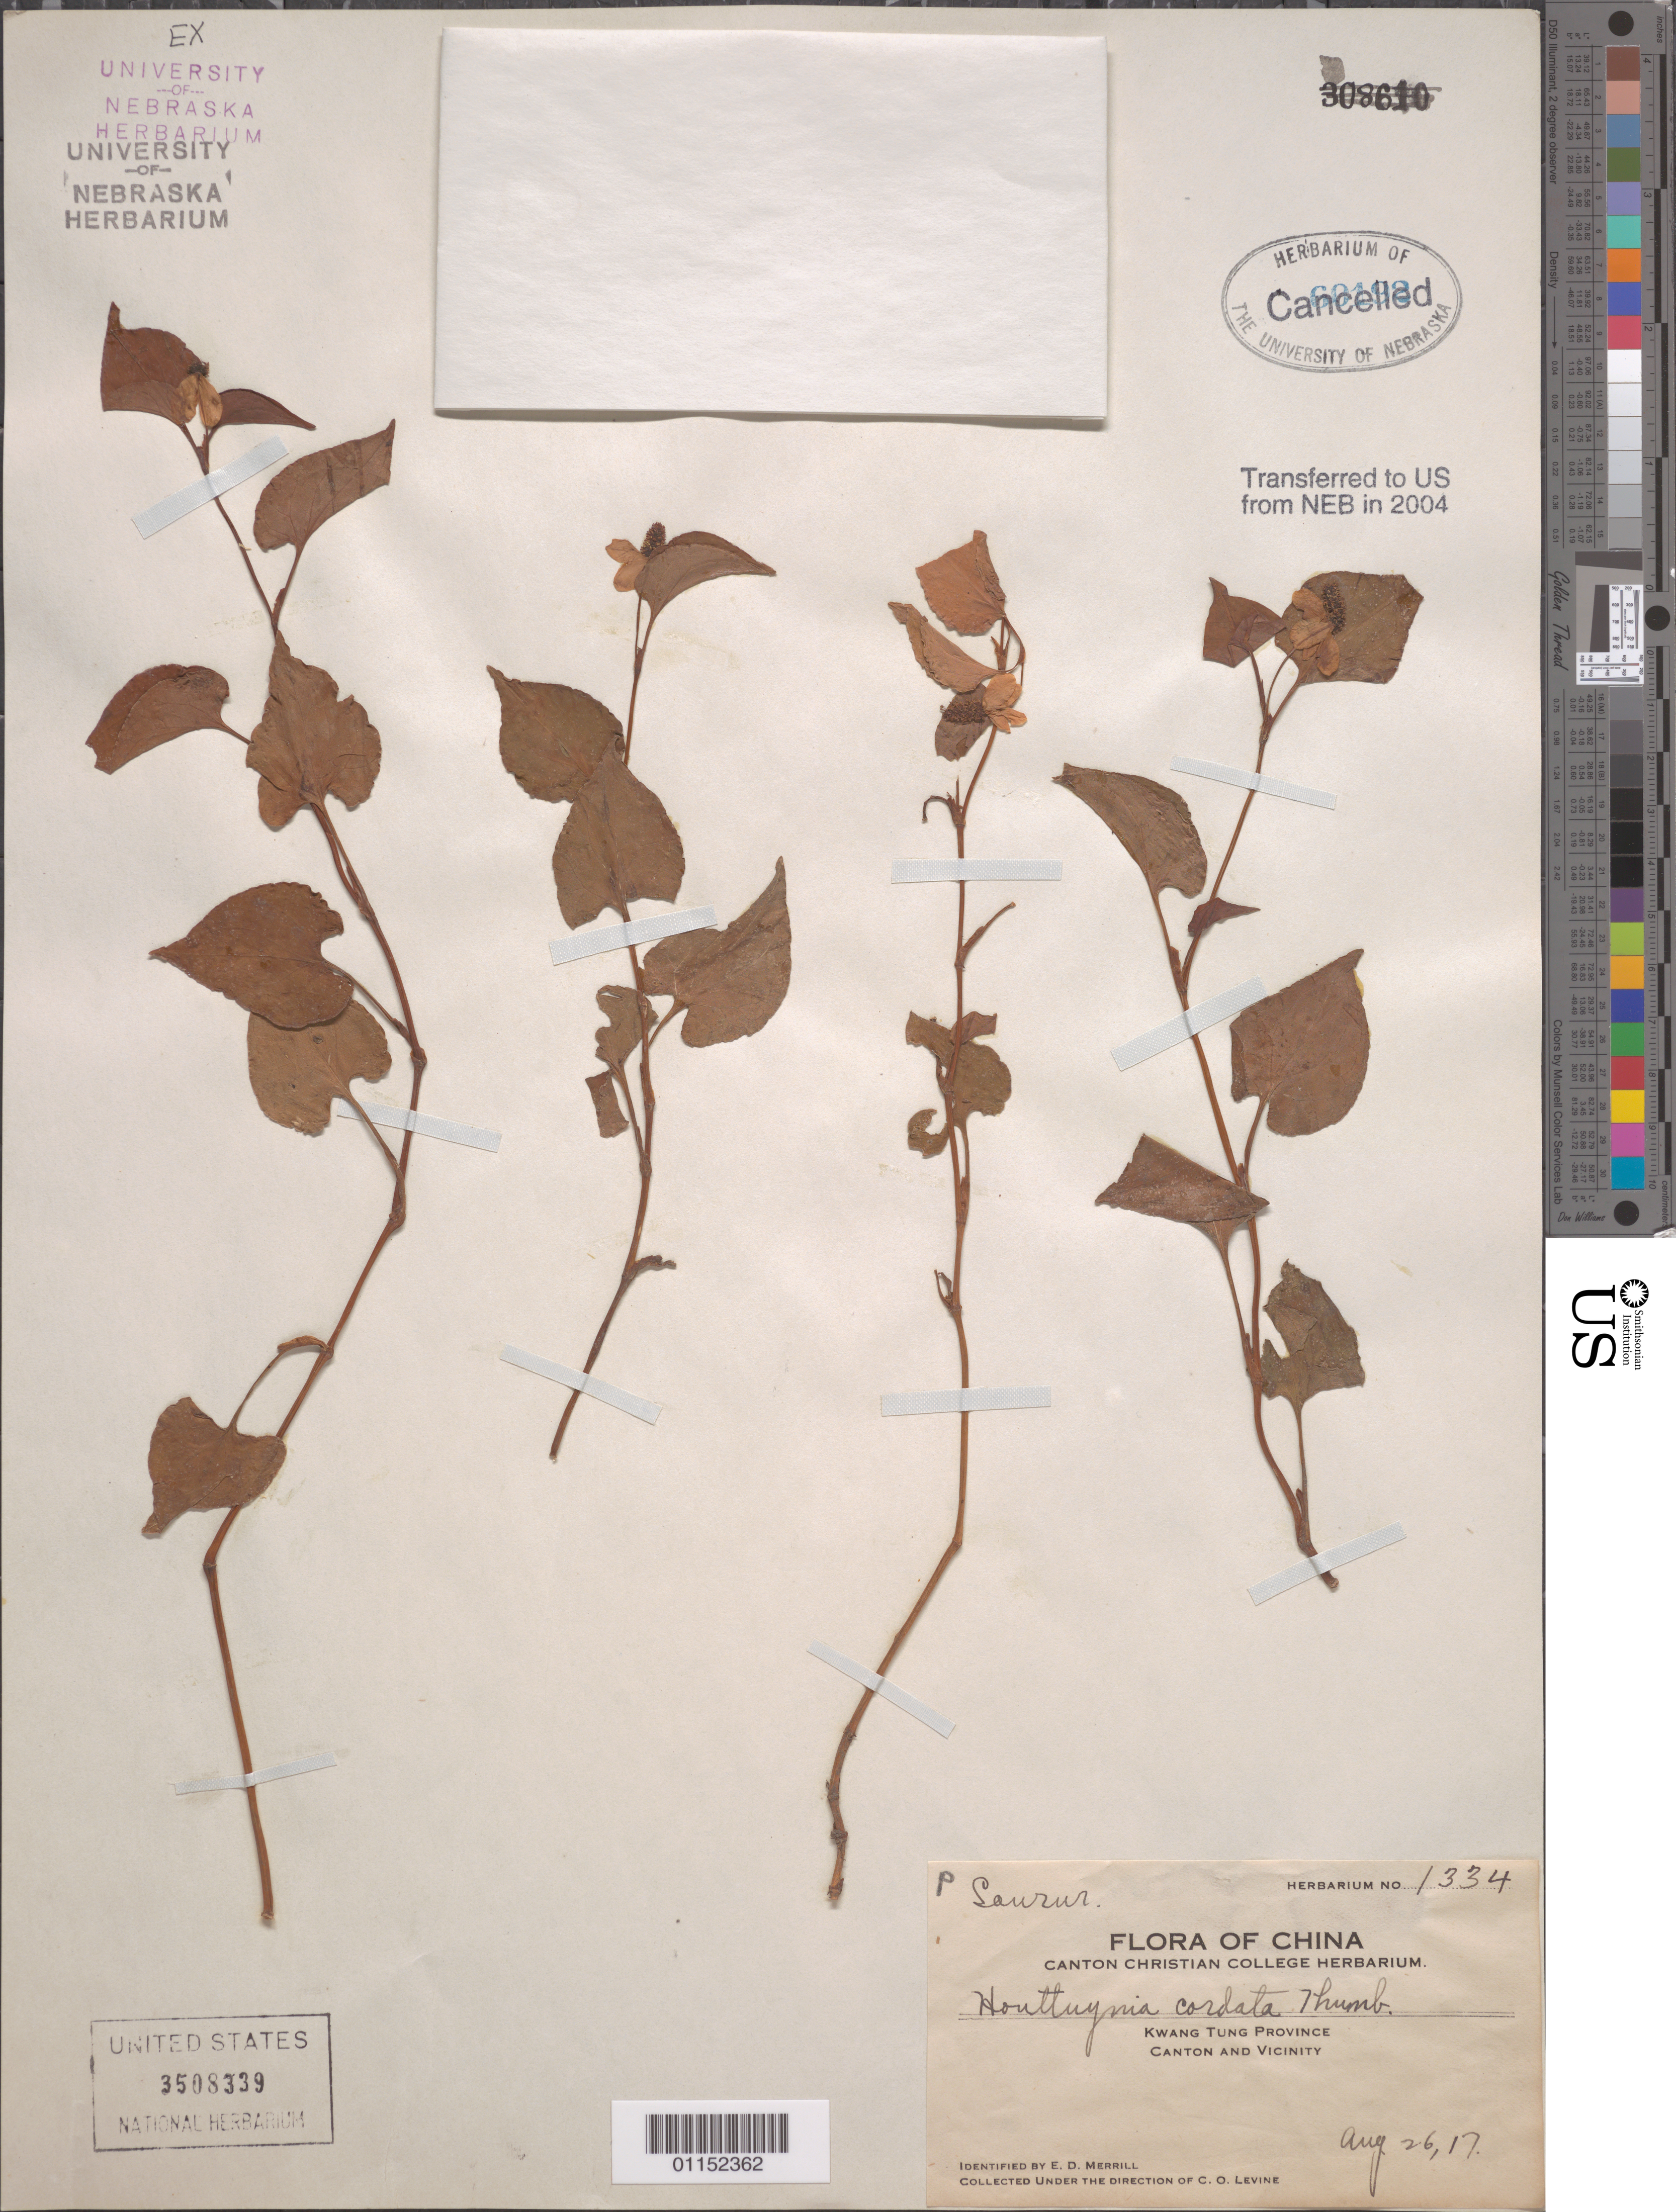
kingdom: Plantae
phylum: Tracheophyta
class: Magnoliopsida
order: Piperales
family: Saururaceae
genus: Houttuynia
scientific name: Houttuynia cordata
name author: Thunb.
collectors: E. Merrill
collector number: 1334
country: China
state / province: Guangdong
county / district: Canton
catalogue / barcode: US 3508339